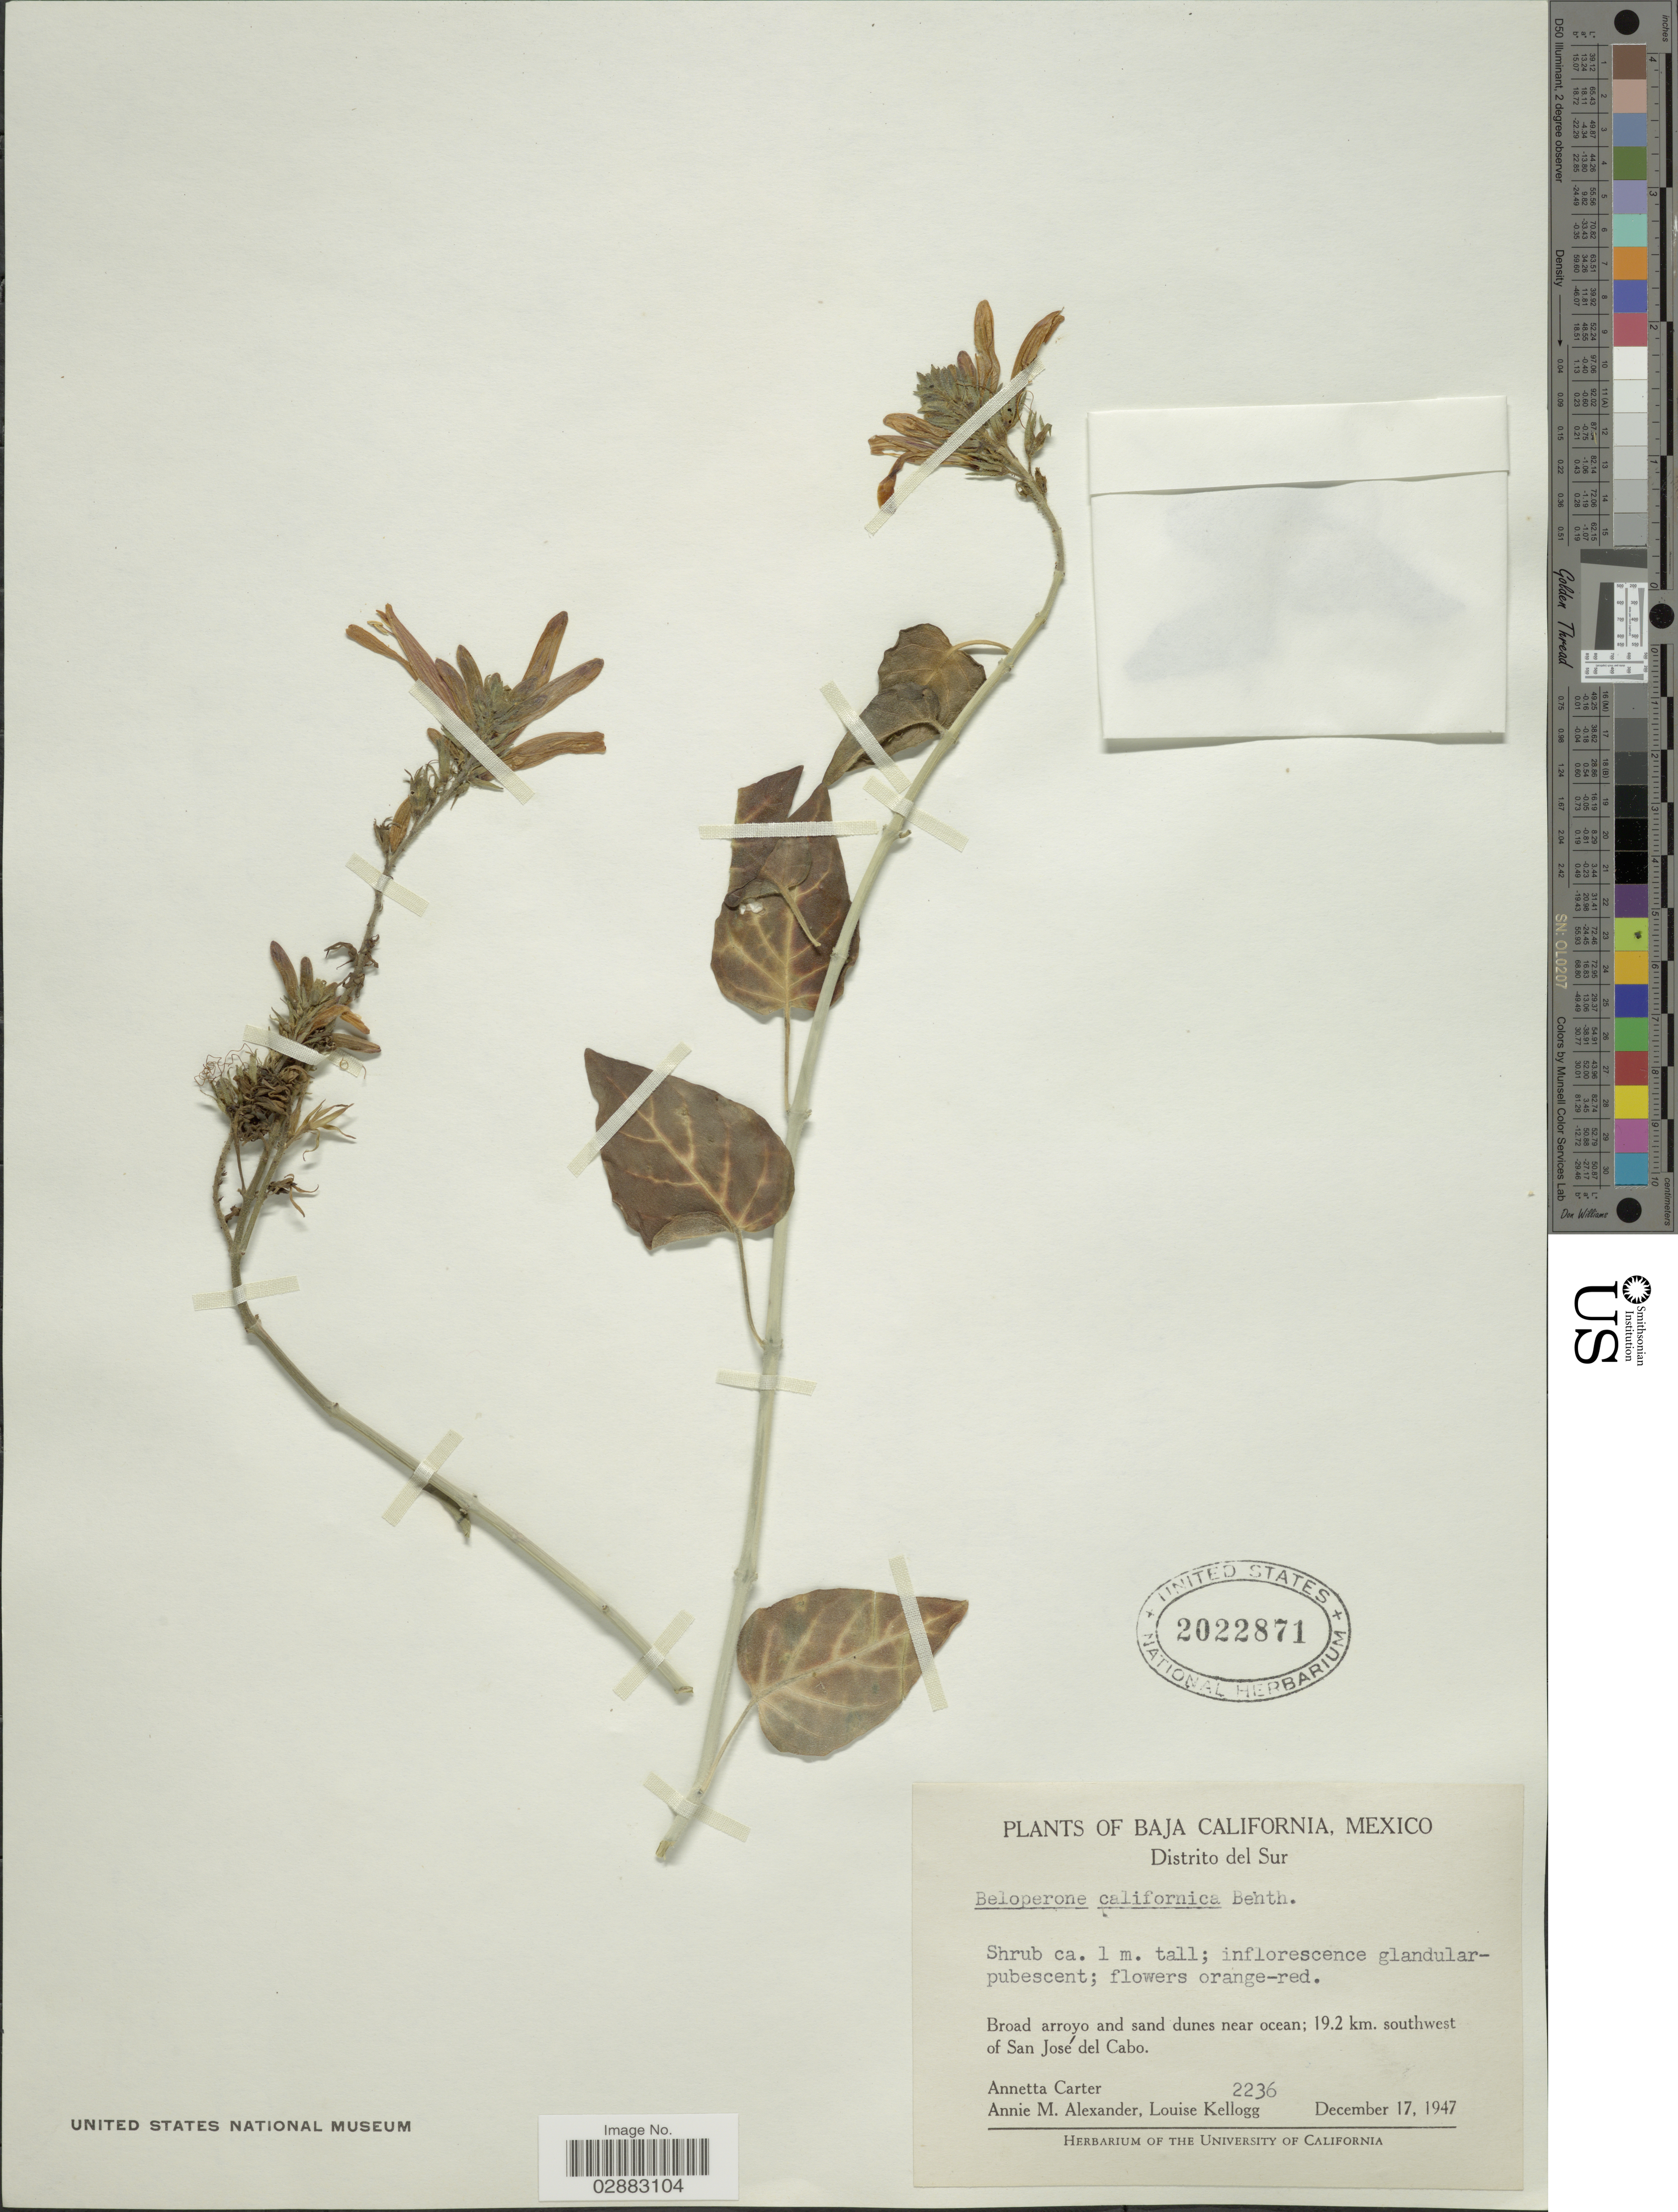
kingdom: Plantae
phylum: Tracheophyta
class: Magnoliopsida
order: Lamiales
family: Acanthaceae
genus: Beloperone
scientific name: Beloperone californica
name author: Benth.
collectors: A. Carter, A. M. Alexander & L. Kellogg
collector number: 2236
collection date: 1947-12-17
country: Mexico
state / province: Baja California Sur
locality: Distrito del Sur. Broad arroyo and sand dunes near ocean; 19.2 km. southwest of San José del Cabo.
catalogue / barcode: US 2022871